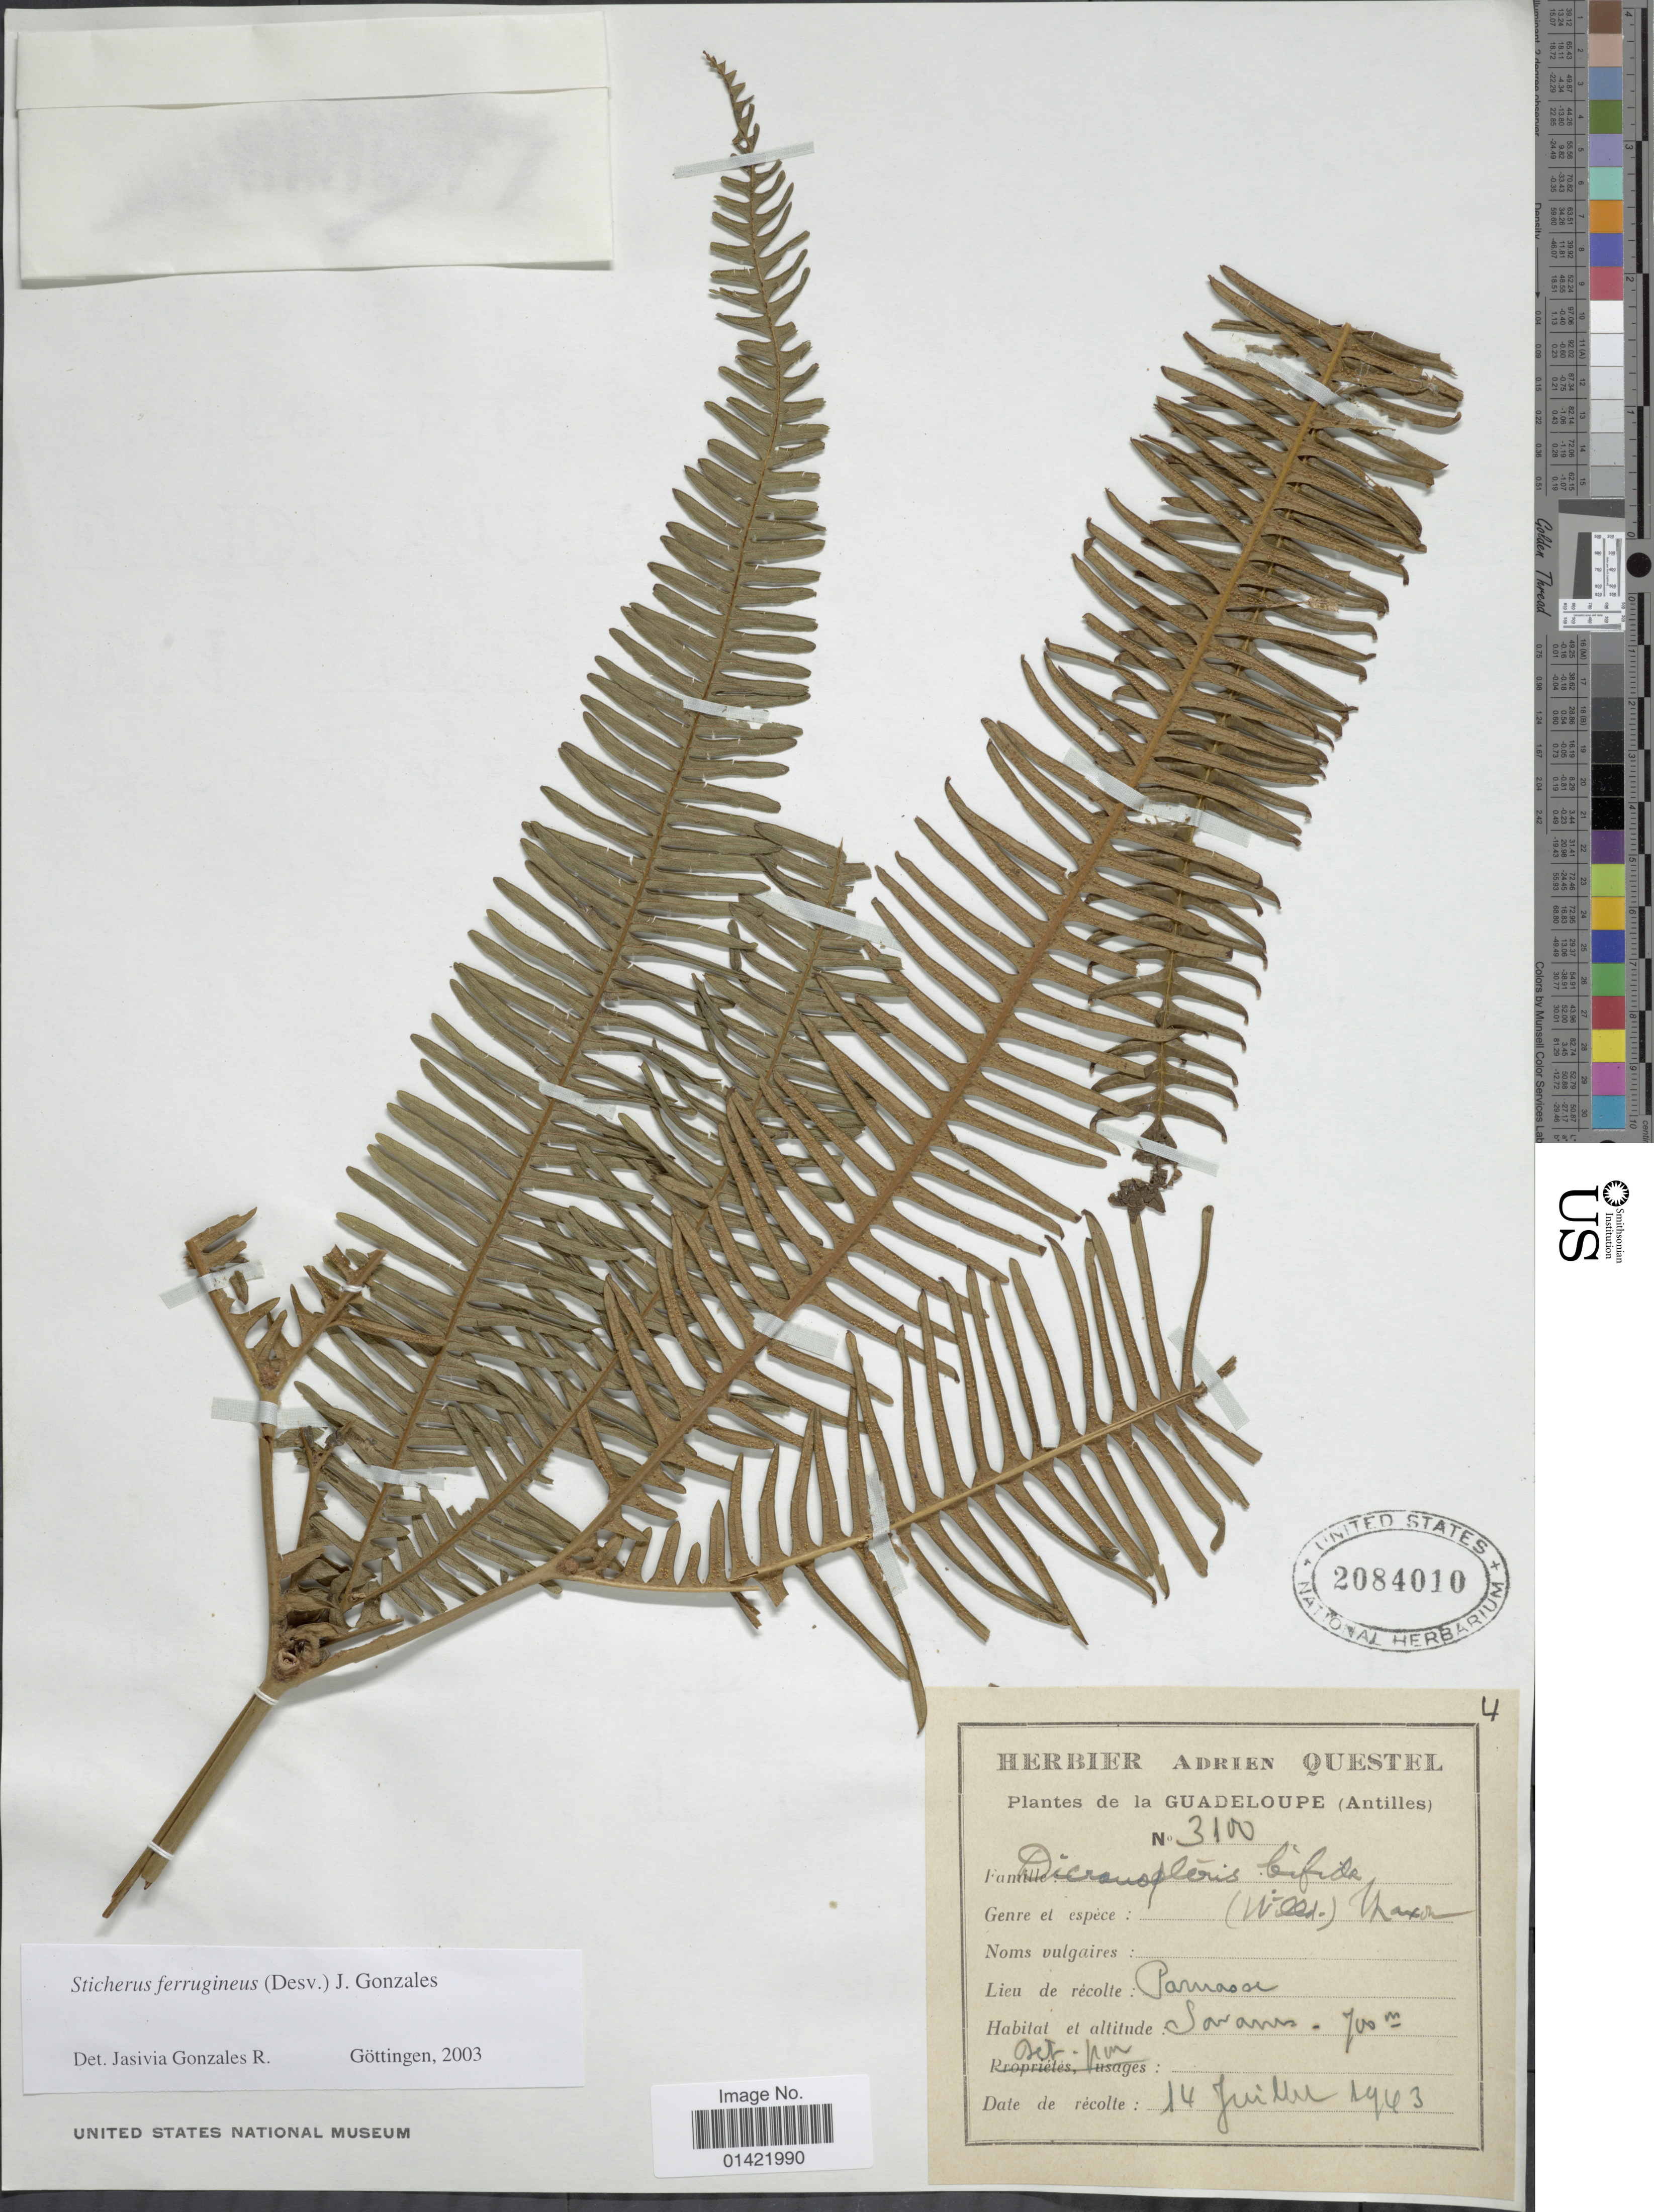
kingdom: Plantae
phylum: Tracheophyta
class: Polypodiopsida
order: Gleicheniales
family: Gleicheniaceae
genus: Sticherus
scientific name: Sticherus ferrugineus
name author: (Desv.) J. Gonzales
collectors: A. Questel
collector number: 3100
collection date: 1943-07-14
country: Guadeloupe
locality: Antilles. Parnasse. Savanes.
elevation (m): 700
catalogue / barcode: US 2084010